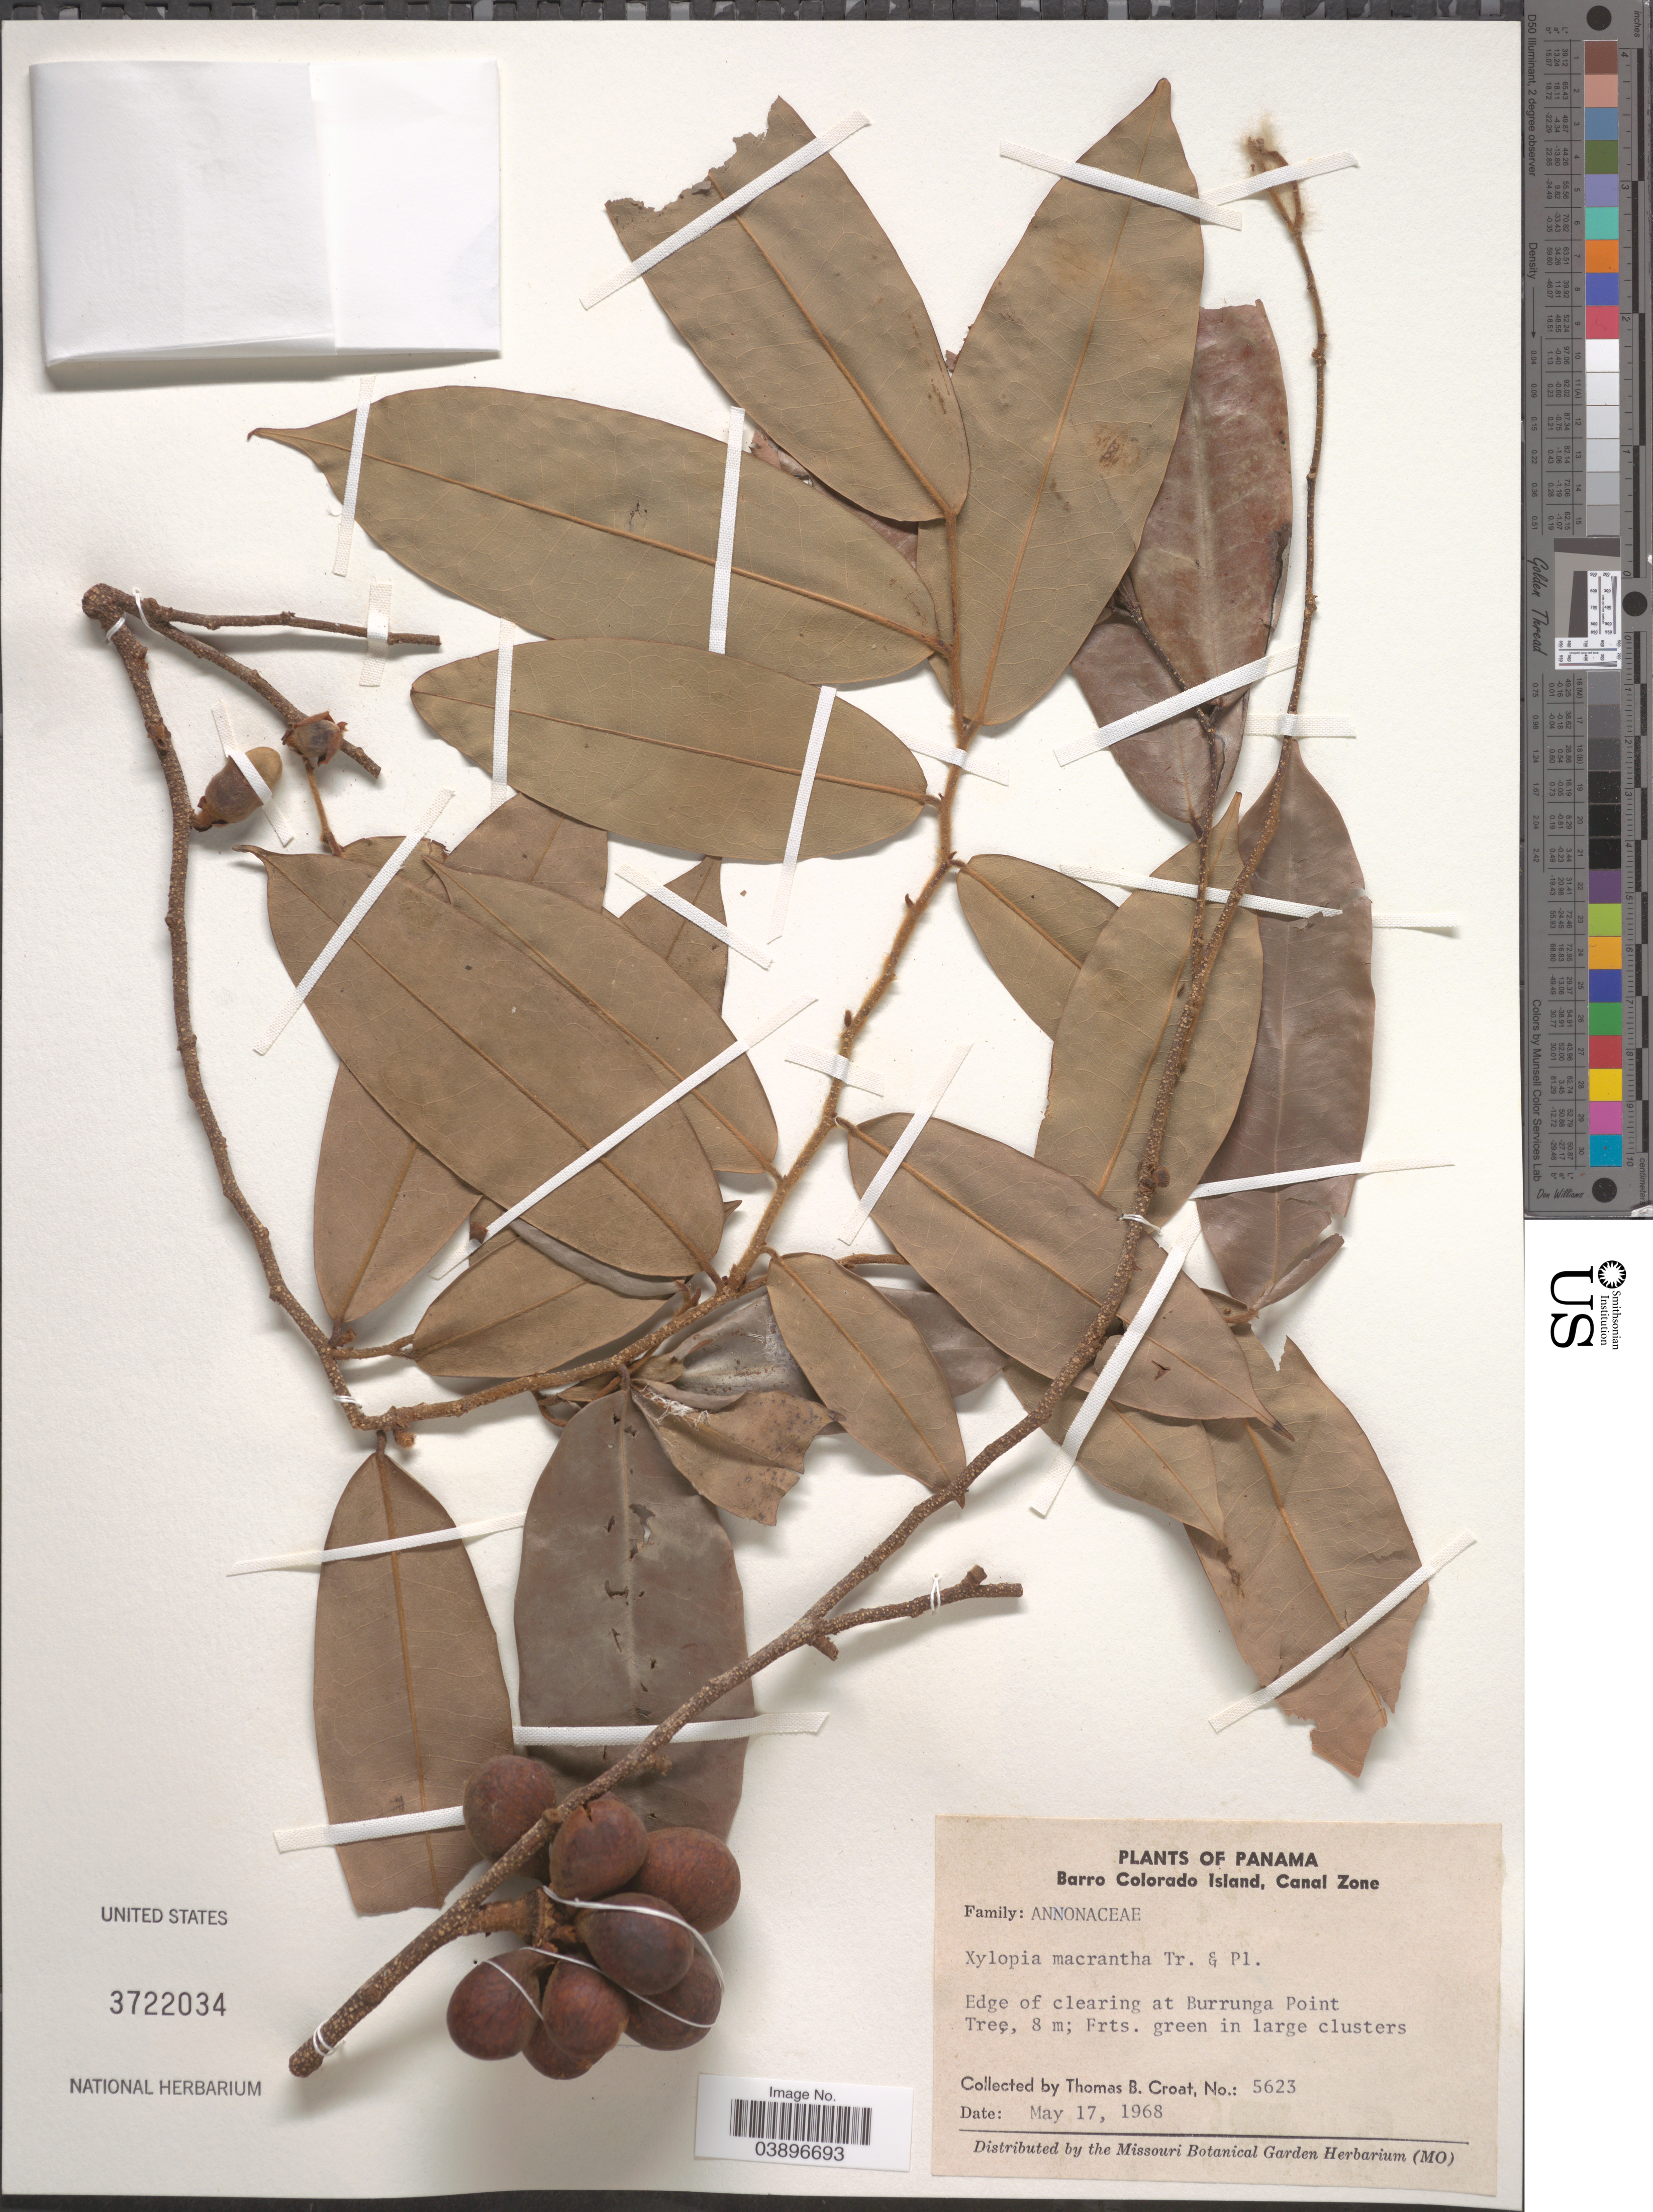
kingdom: Plantae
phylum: Tracheophyta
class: Magnoliopsida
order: Magnoliales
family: Annonaceae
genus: Xylopia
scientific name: Xylopia macrantha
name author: Planch. & Triana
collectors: T. B. Croat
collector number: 5623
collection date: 1968-05-17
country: Panama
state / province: Panamá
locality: Barro Colorado Island, Canal Zone. Edge of clearing at Burrunga Point.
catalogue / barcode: US 3722034